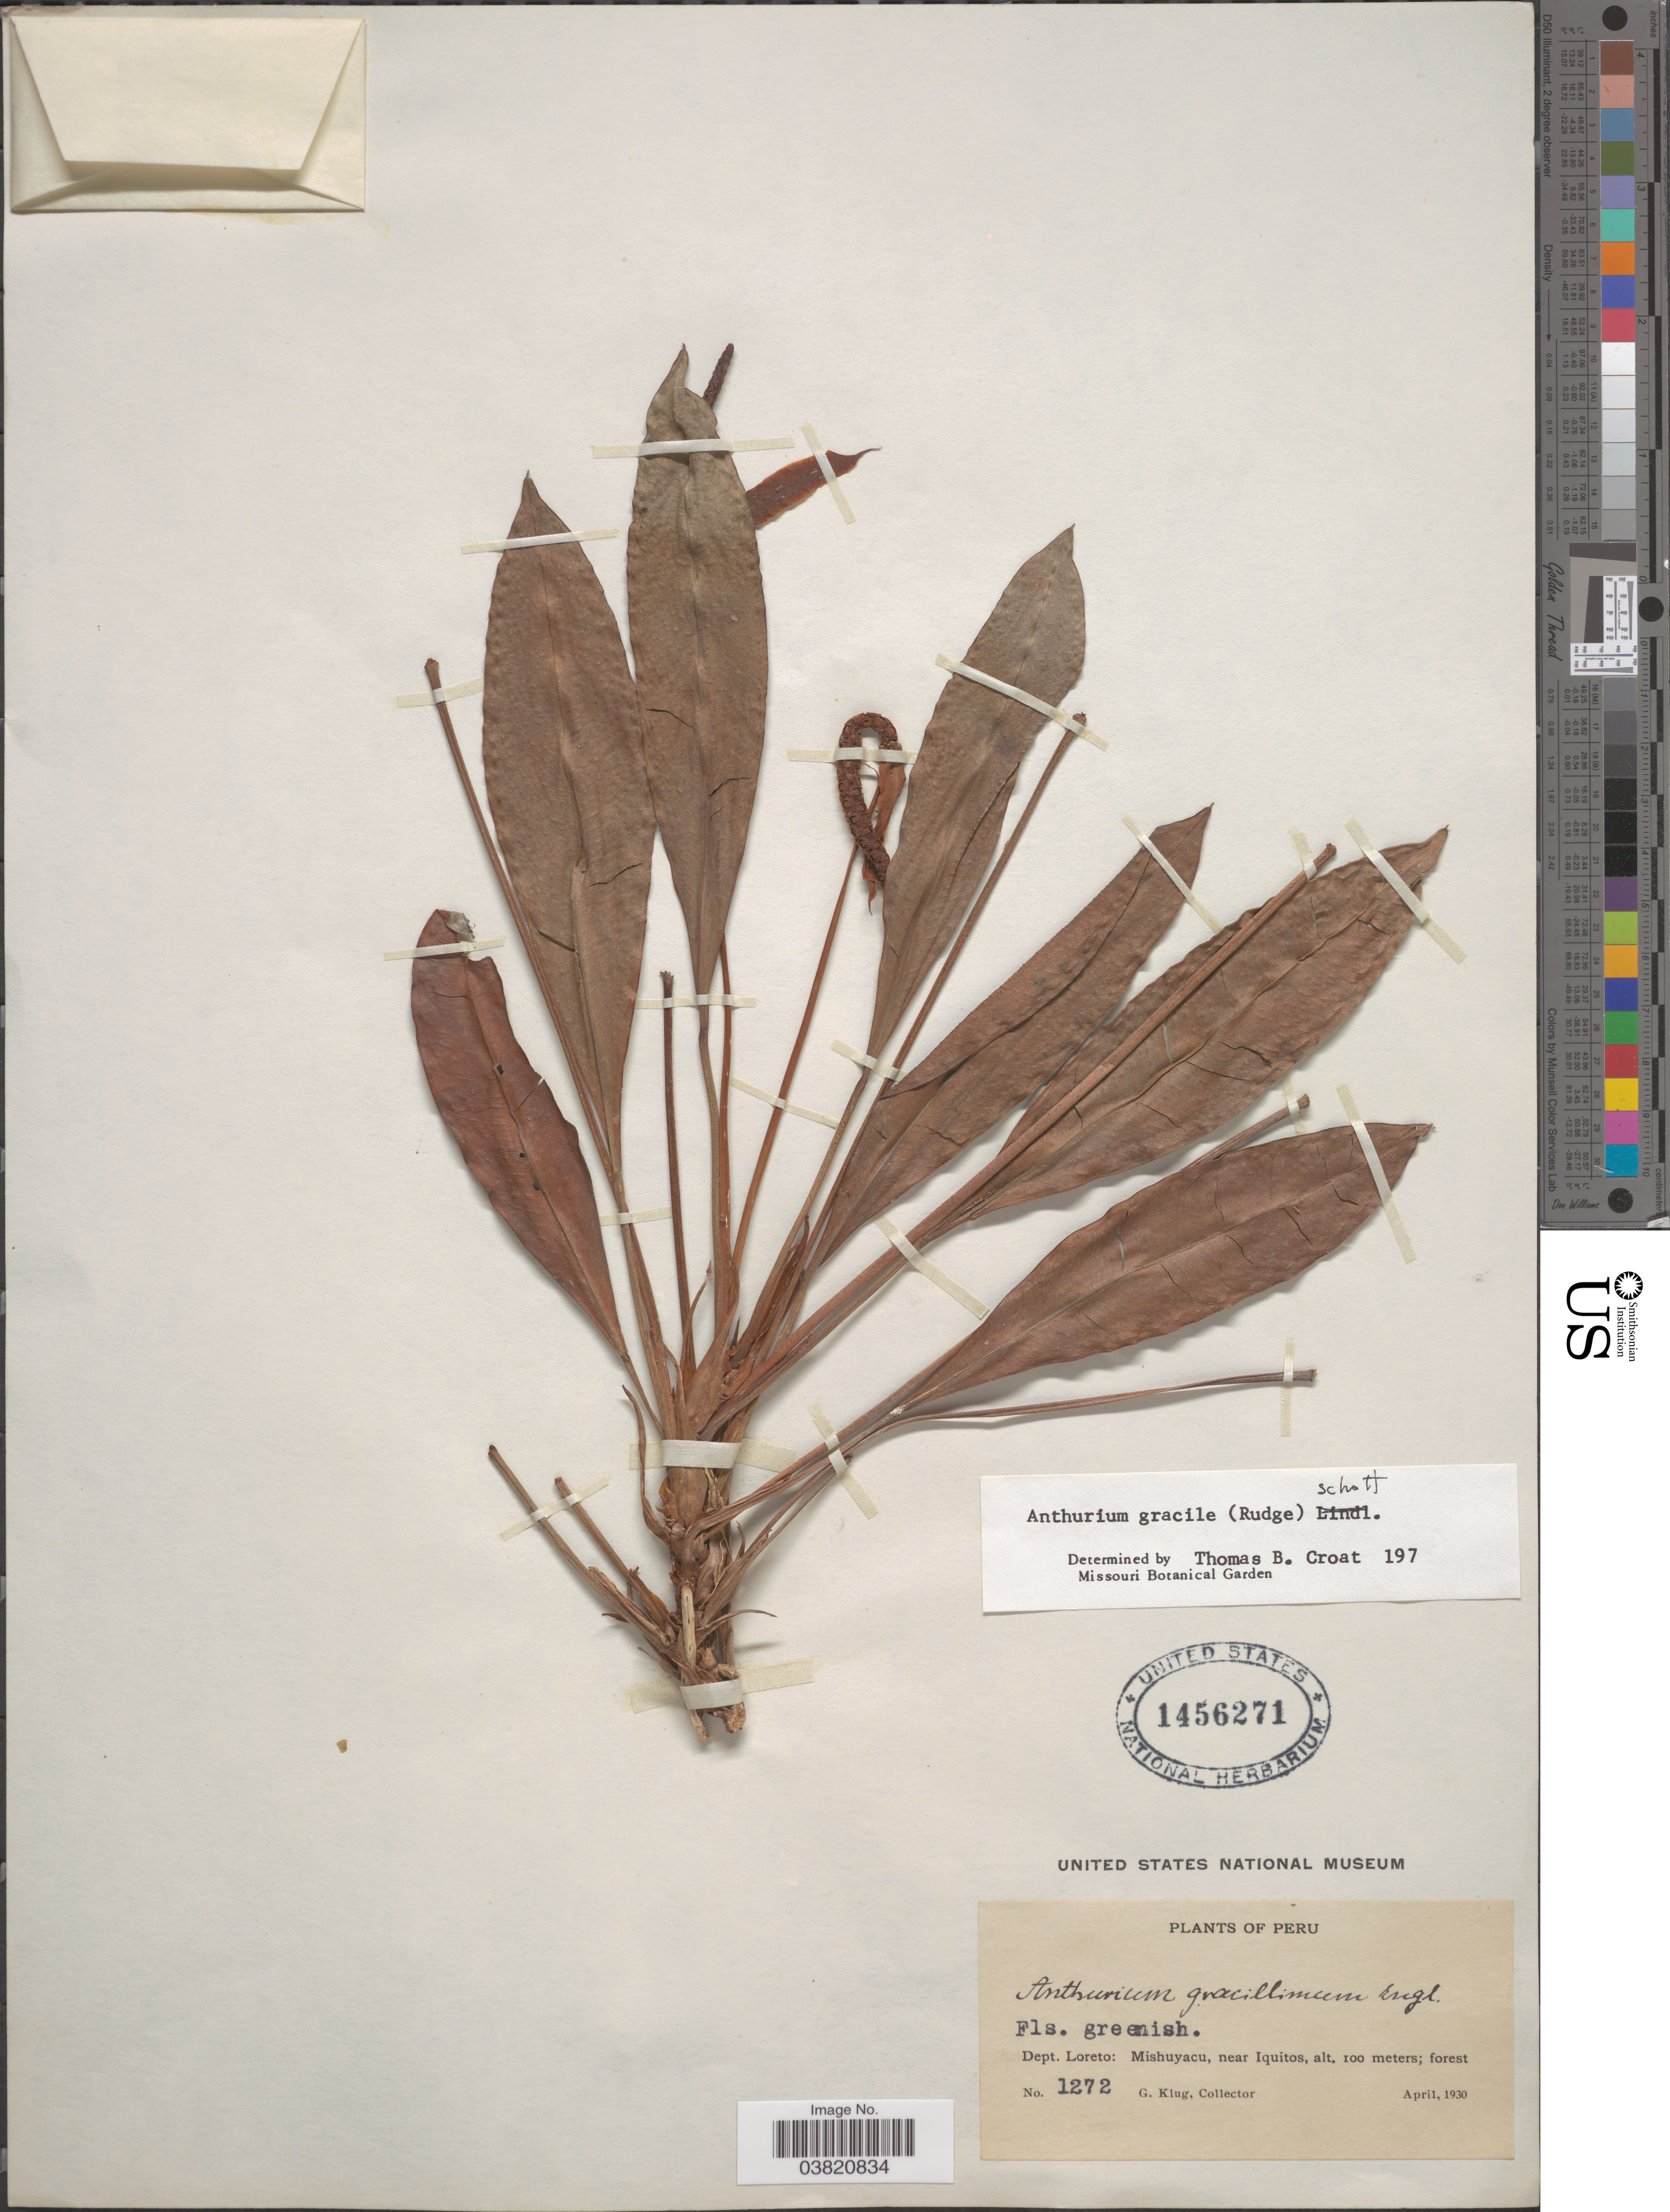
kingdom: Plantae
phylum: Tracheophyta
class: Liliopsida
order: Alismatales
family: Araceae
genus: Anthurium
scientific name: Anthurium gracile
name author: (Rudge) Schott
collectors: G. Klug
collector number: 1272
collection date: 1930-04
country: Peru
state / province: Loreto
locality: Dept. Loreto: Mishuyacu, near Iquitos.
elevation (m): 100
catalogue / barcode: US 1456271